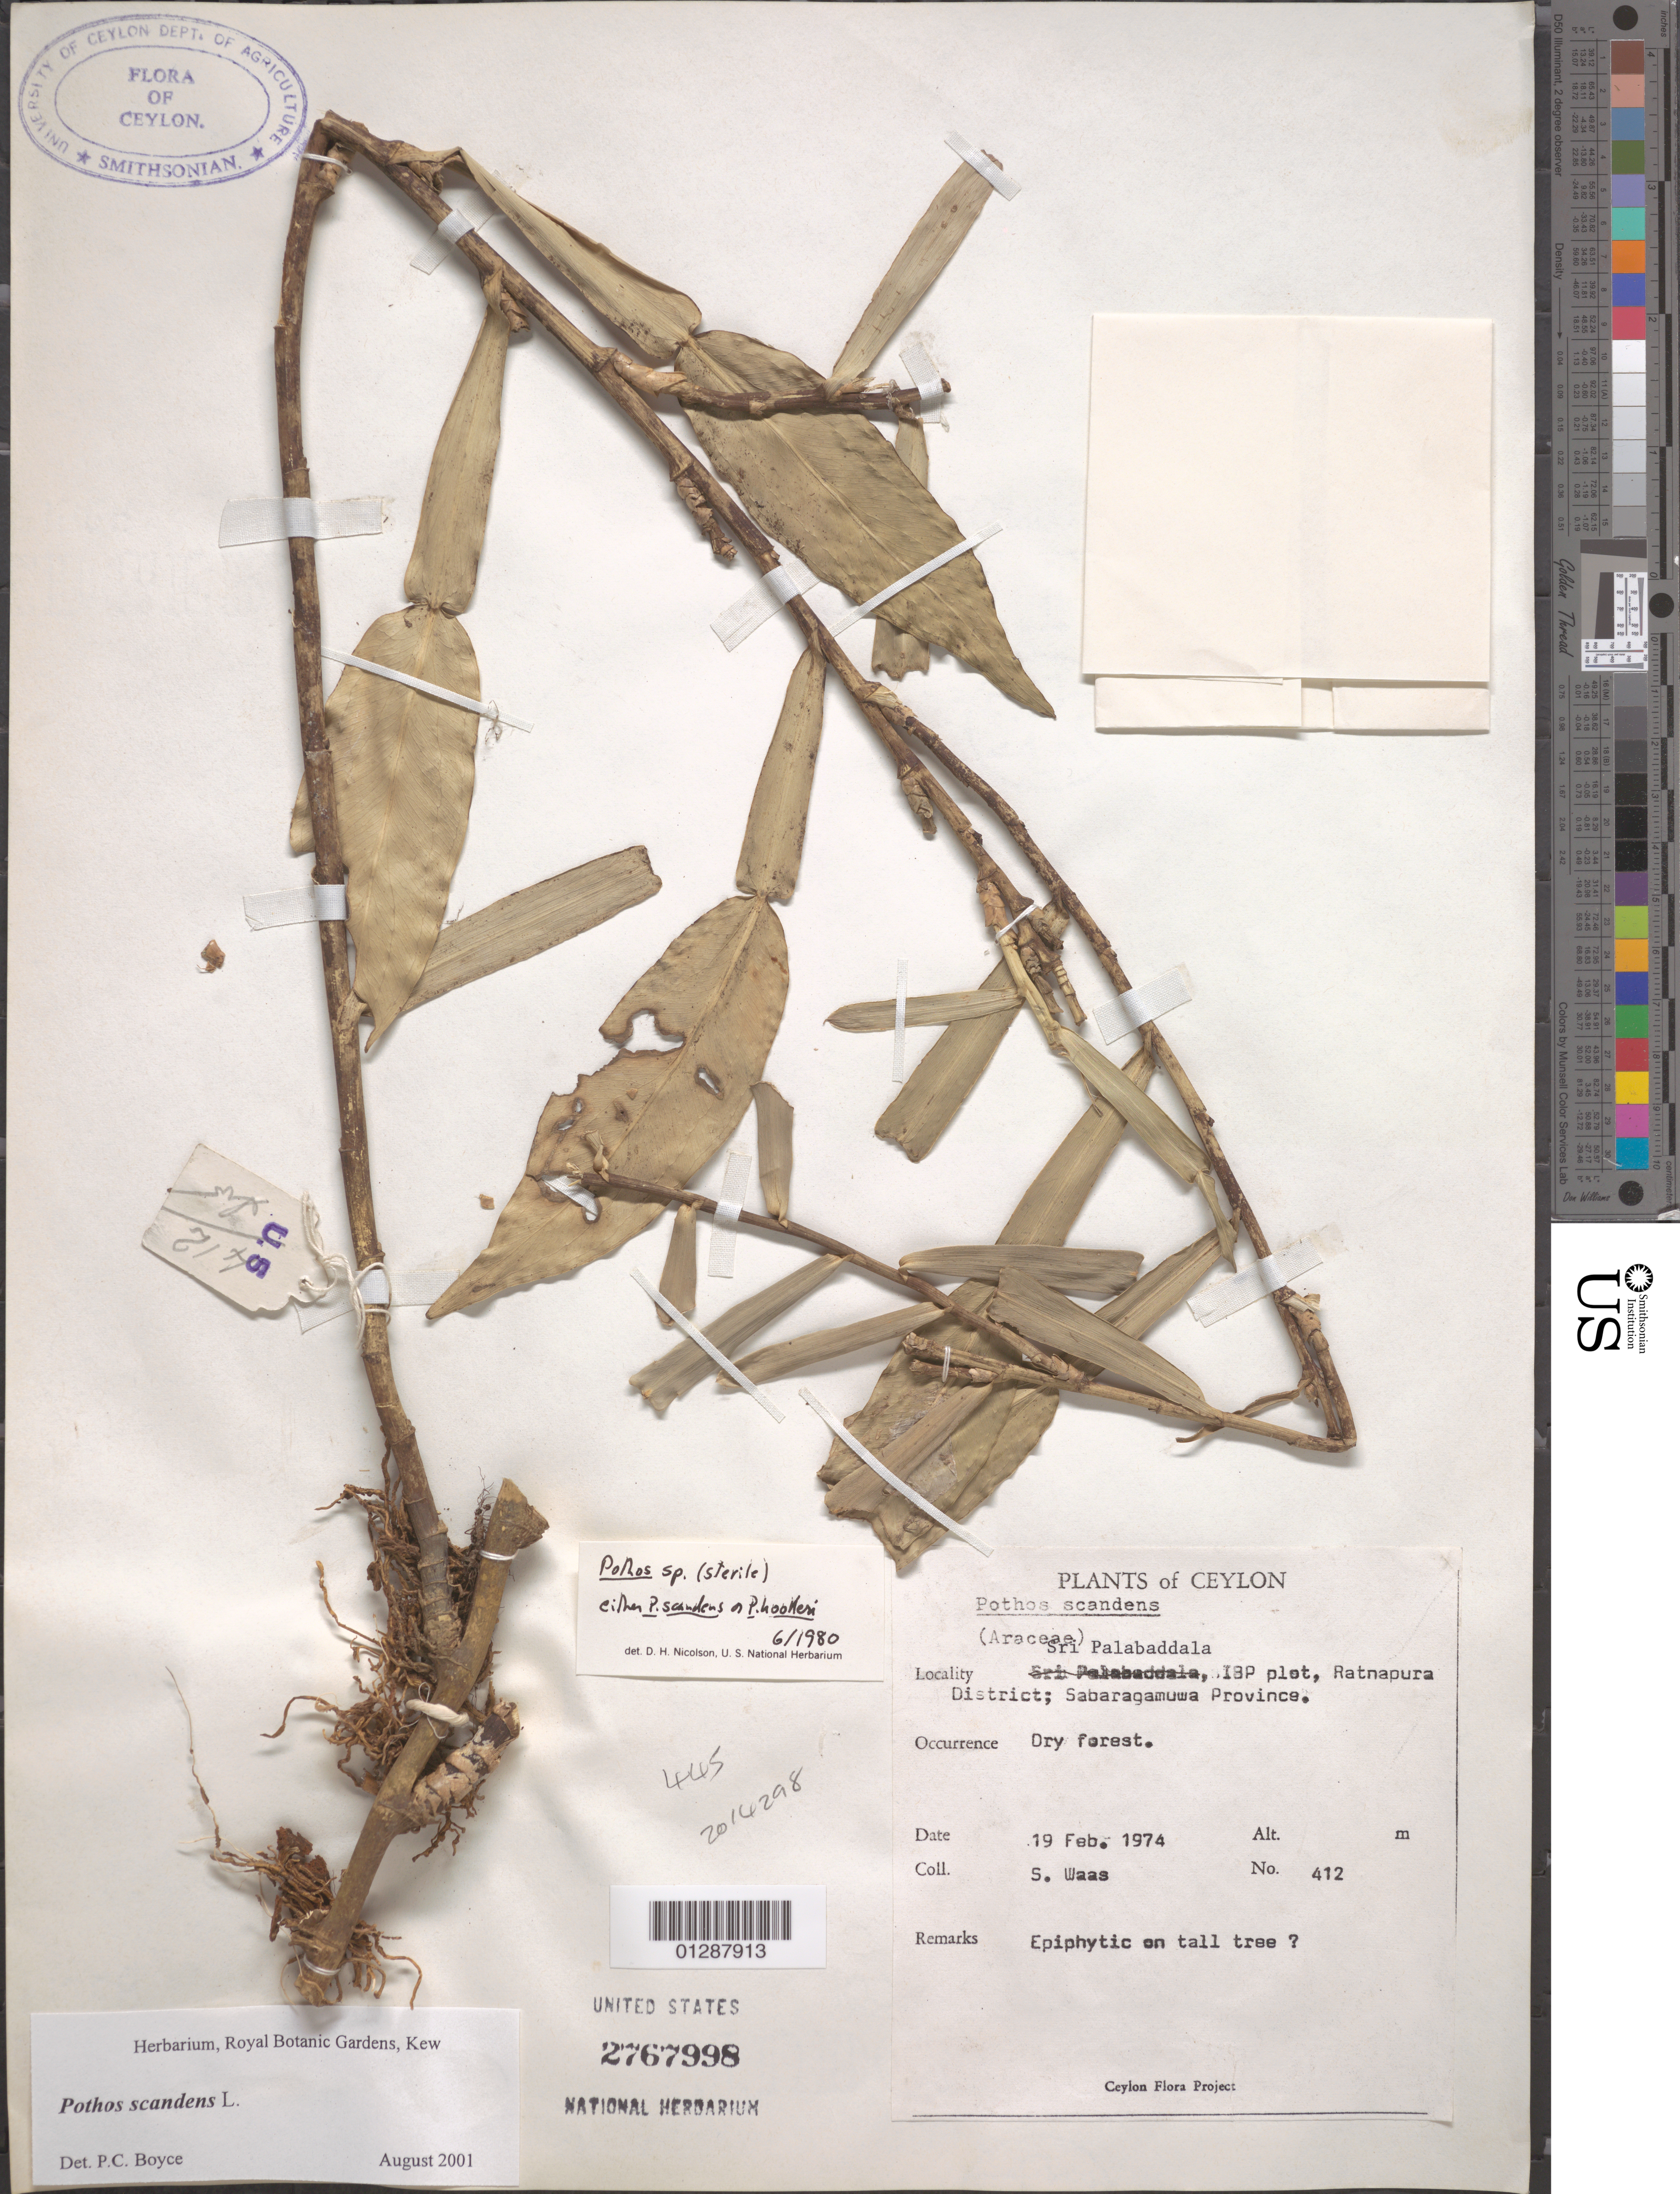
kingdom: Plantae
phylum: Tracheophyta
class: Liliopsida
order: Alismatales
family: Araceae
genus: Pothos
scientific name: Pothos scandens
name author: L.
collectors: S. Waas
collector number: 412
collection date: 1974-02-19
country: Sri Lanka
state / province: Sabaragamuwa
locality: Ceylon. Sri Palabaddala, IBP plot, Ratnapura District.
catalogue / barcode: US 2767998